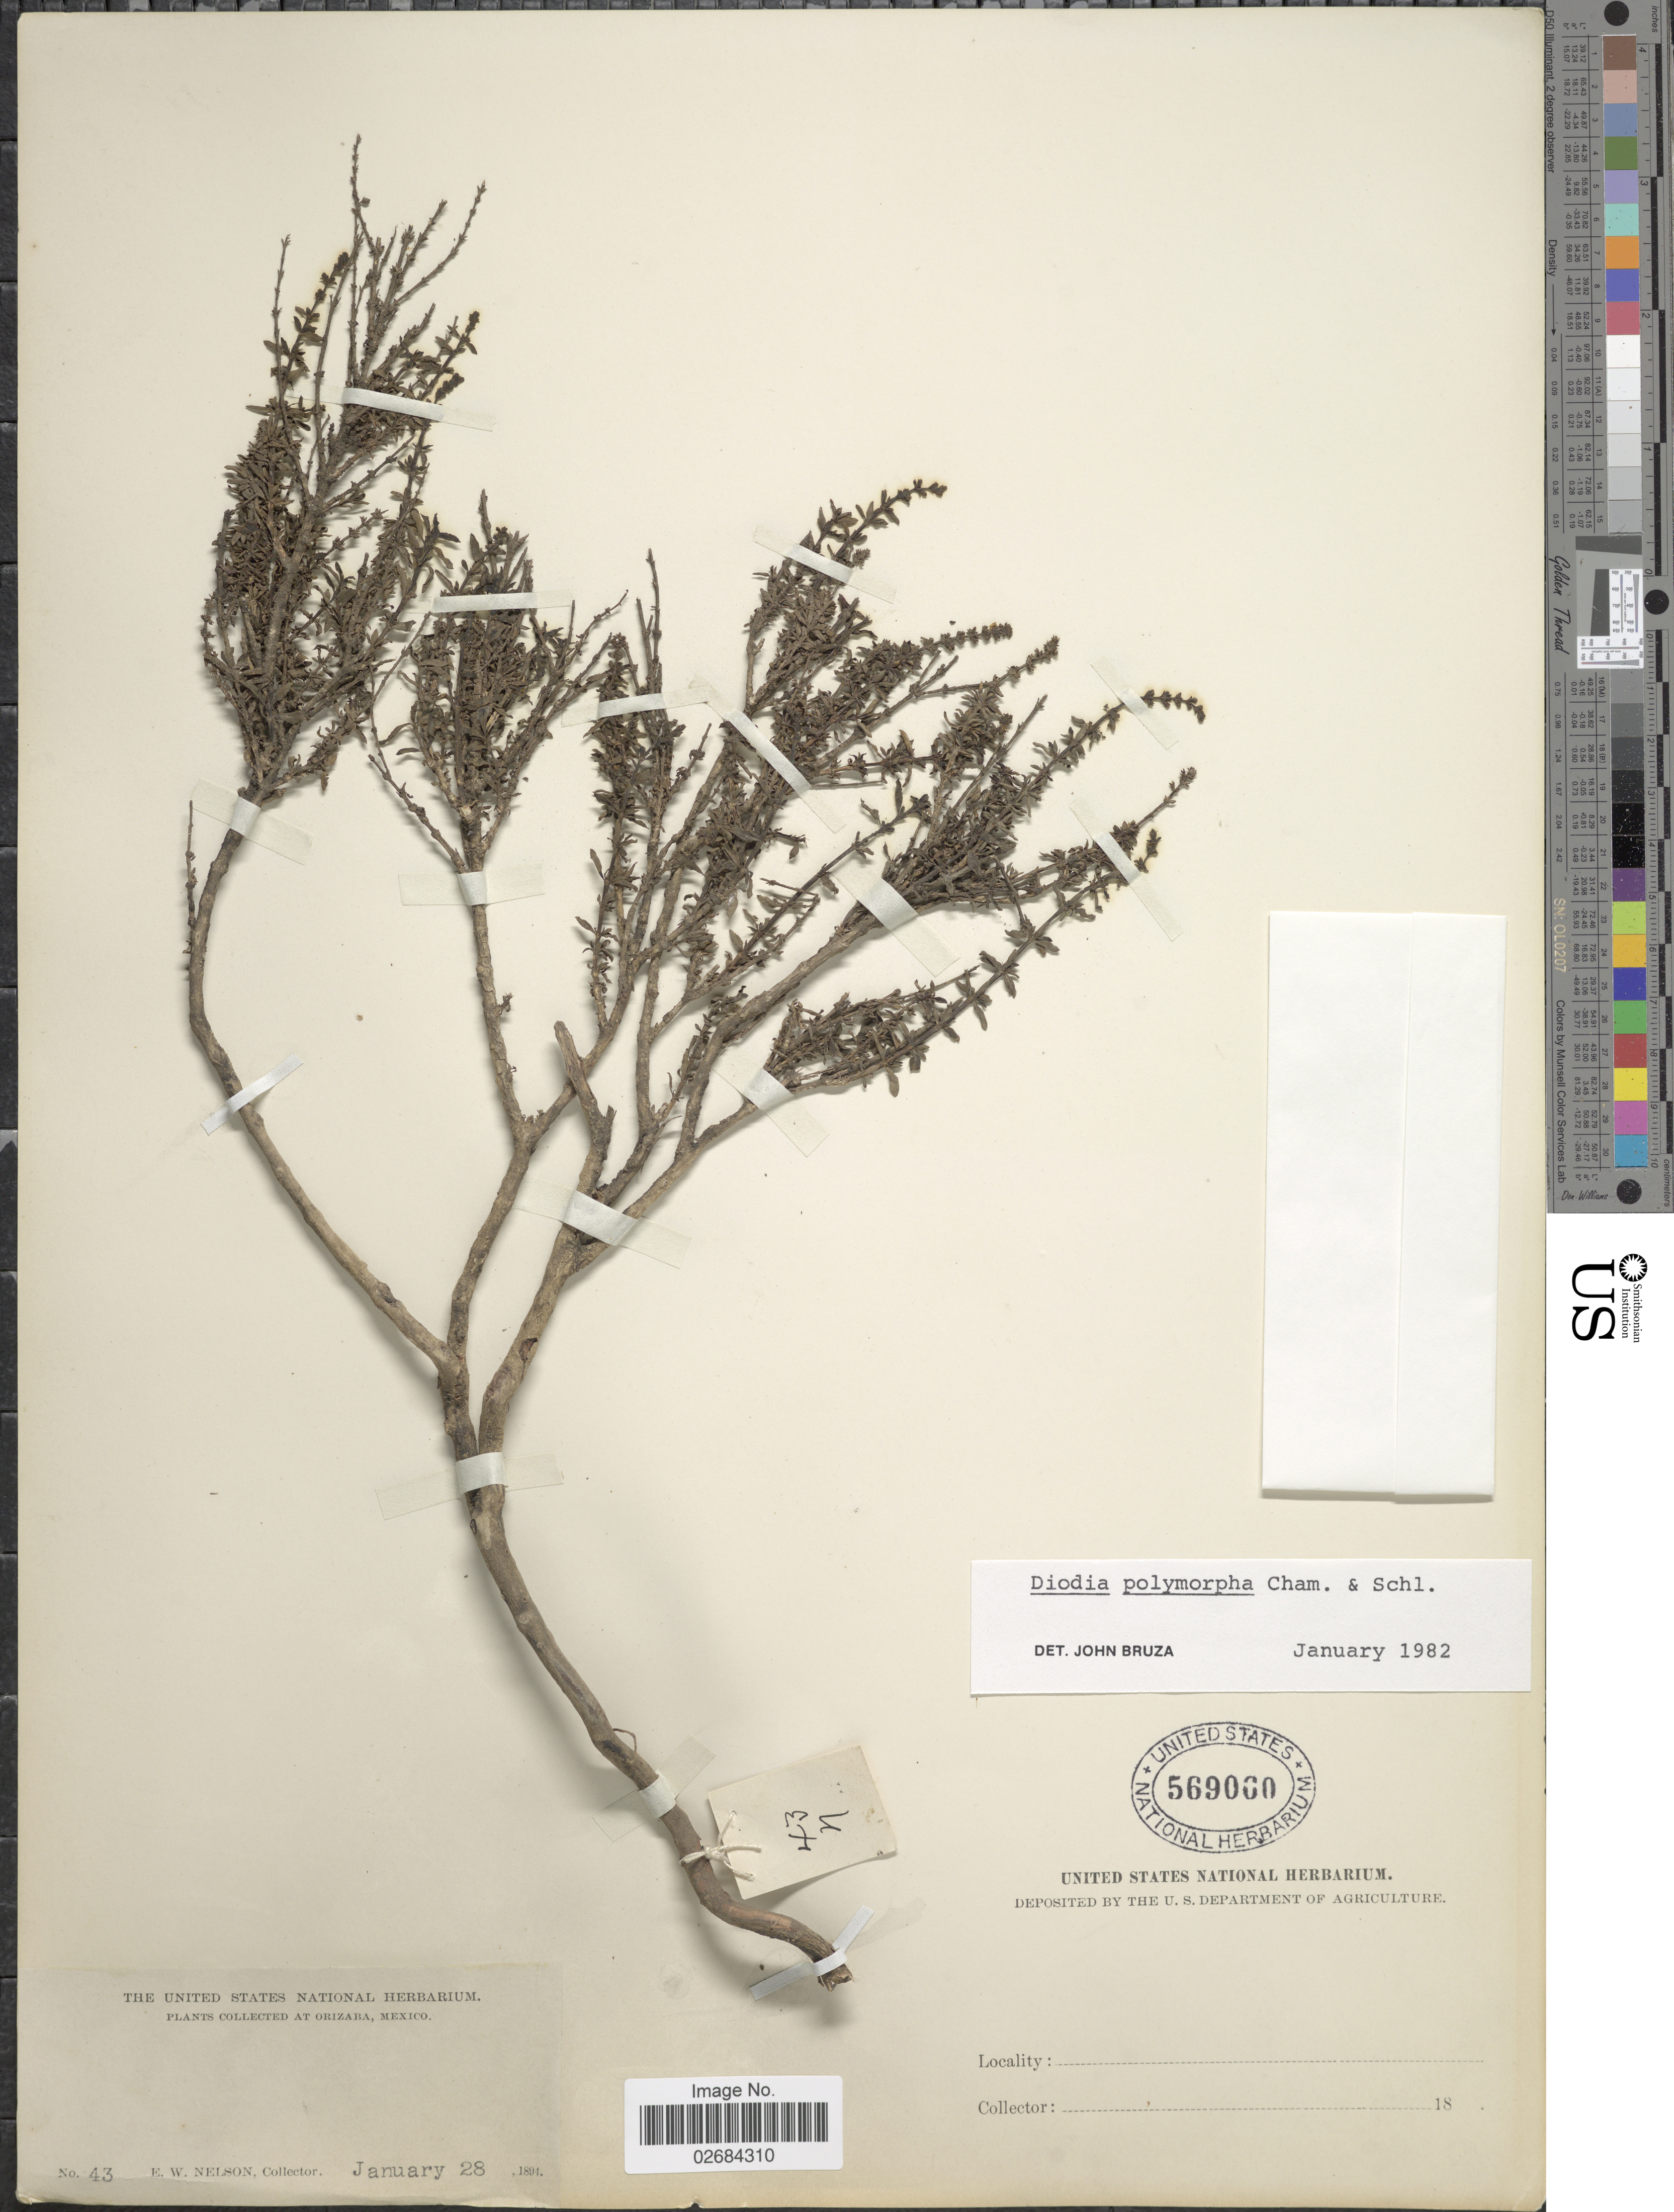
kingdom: Plantae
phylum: Tracheophyta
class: Magnoliopsida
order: Gentianales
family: Rubiaceae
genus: Diodia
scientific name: Diodia brasiliensis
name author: Spreng.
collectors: E. W. Nelson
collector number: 43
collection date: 1891-01-28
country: Mexico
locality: Orizaba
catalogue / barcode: US 569060